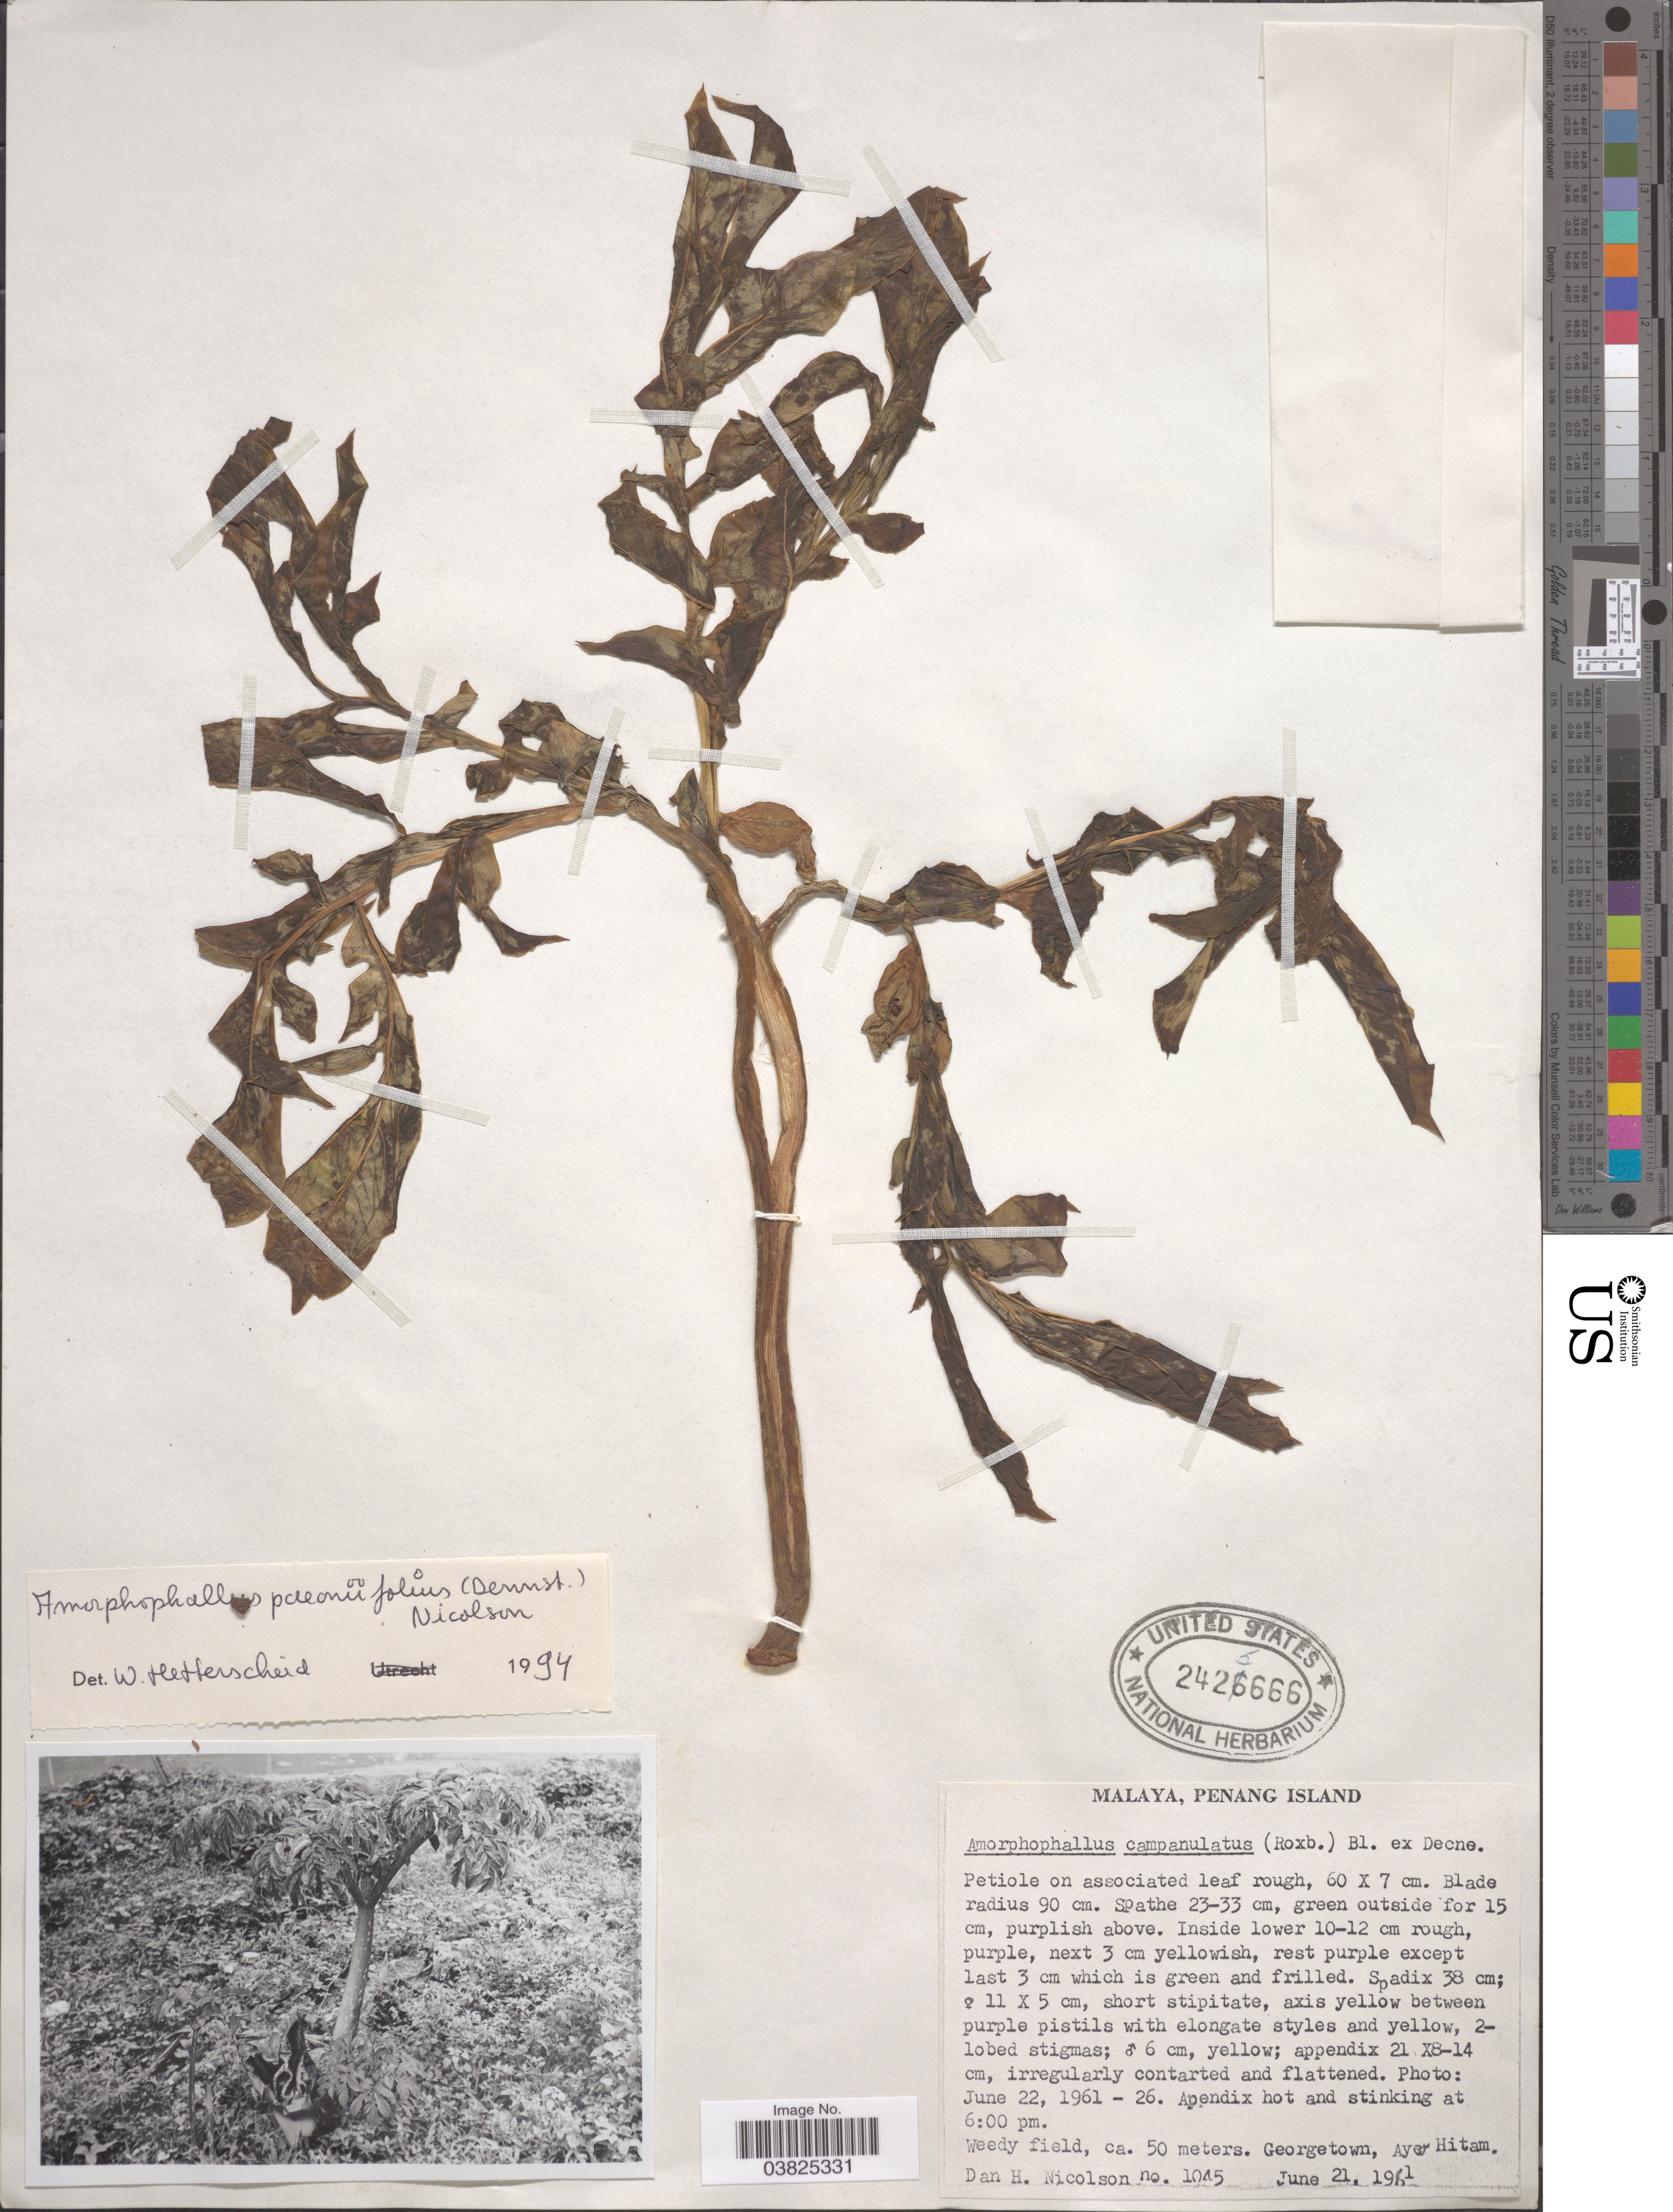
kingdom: Plantae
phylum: Tracheophyta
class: Liliopsida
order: Alismatales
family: Araceae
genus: Amorphophallus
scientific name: Amorphophallus paeoniifolius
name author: (Dennst.) Nicolson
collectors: D. H. Nicolson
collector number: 1045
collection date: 1961-06-21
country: Malaysia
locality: Malaya, Penang Island. Georgetown, Ayer Hitam.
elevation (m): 50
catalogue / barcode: US 2425666